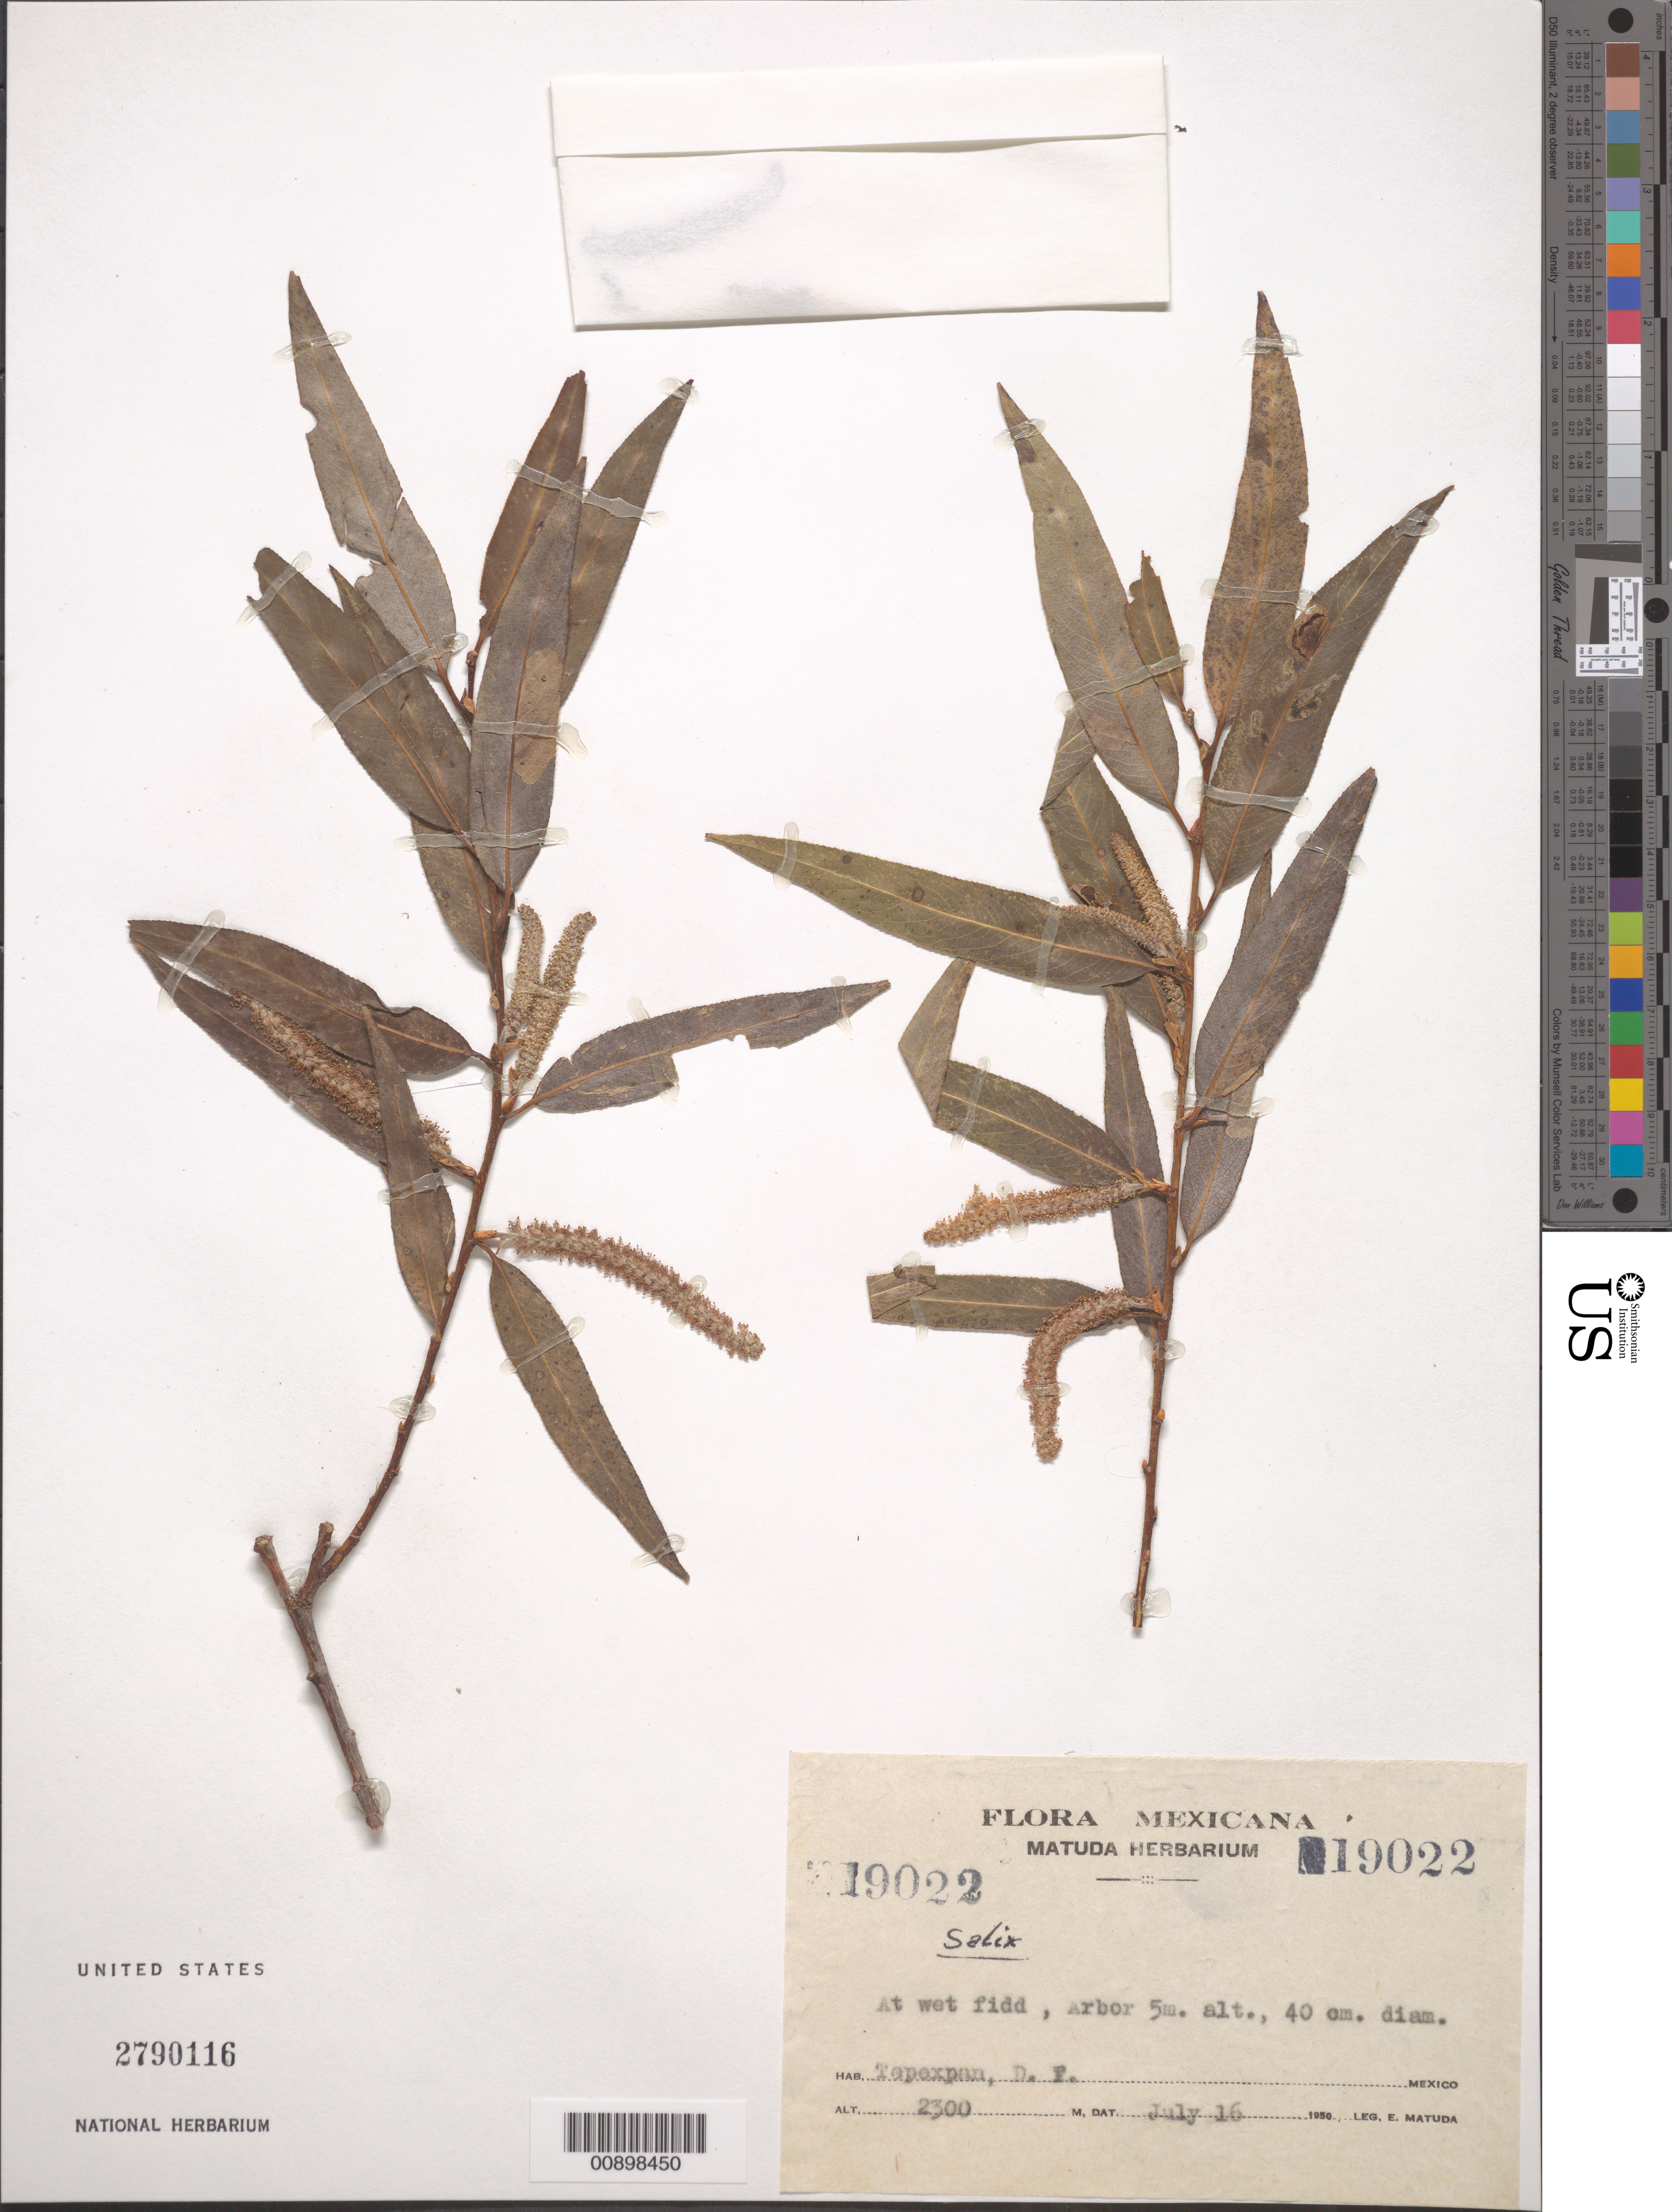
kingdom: Plantae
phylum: Tracheophyta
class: Magnoliopsida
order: Malpighiales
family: Salicaceae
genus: Salix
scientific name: Salix sp.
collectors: E. Matuda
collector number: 19022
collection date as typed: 16 Jul 1950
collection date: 1950-07-16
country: Mexico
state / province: Distrito Federal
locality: Tepexpan, D.F.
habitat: At wet fidd.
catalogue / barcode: US 2790116